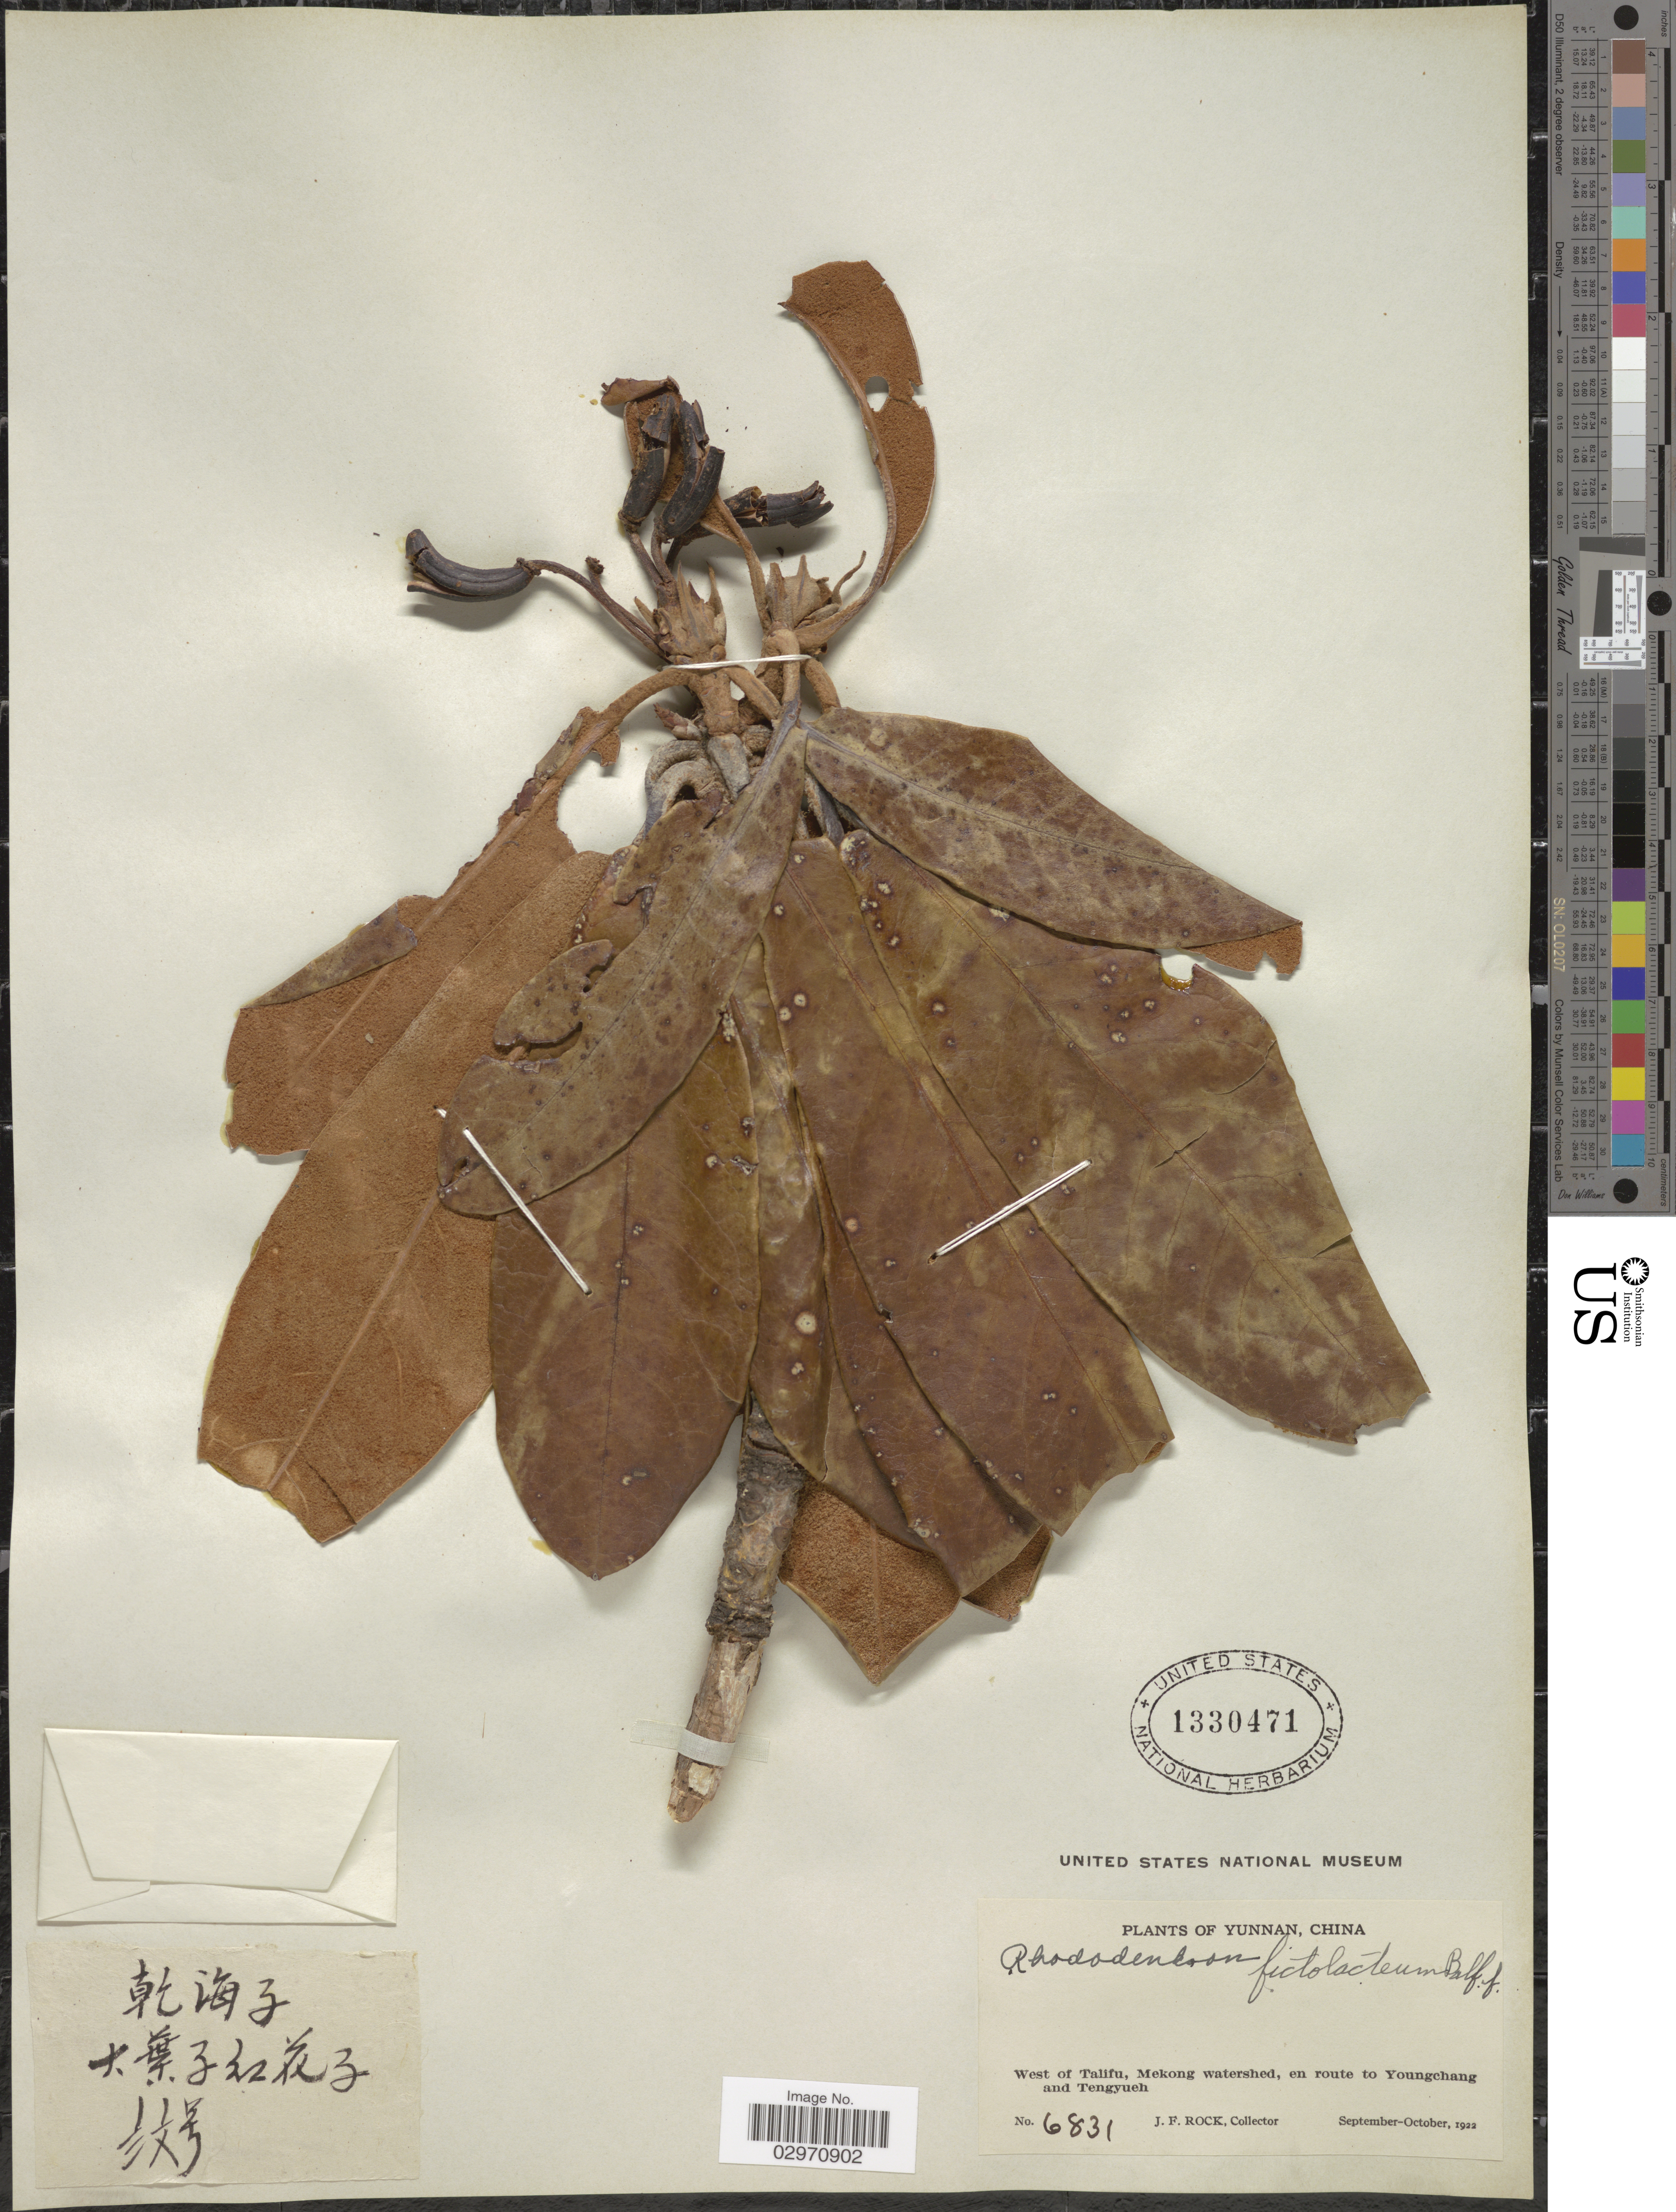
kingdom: Plantae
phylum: Tracheophyta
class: Magnoliopsida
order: Ericales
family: Ericaceae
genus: Rhododendron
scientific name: Rhododendron fictolacteum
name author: Balf. f.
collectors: J. Rock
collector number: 6831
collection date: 1922-09/1922-10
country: China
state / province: Yunnan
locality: West of Talifu, Mekong watershed, en route to Youngchang and Tengyueh.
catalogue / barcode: US 1330471